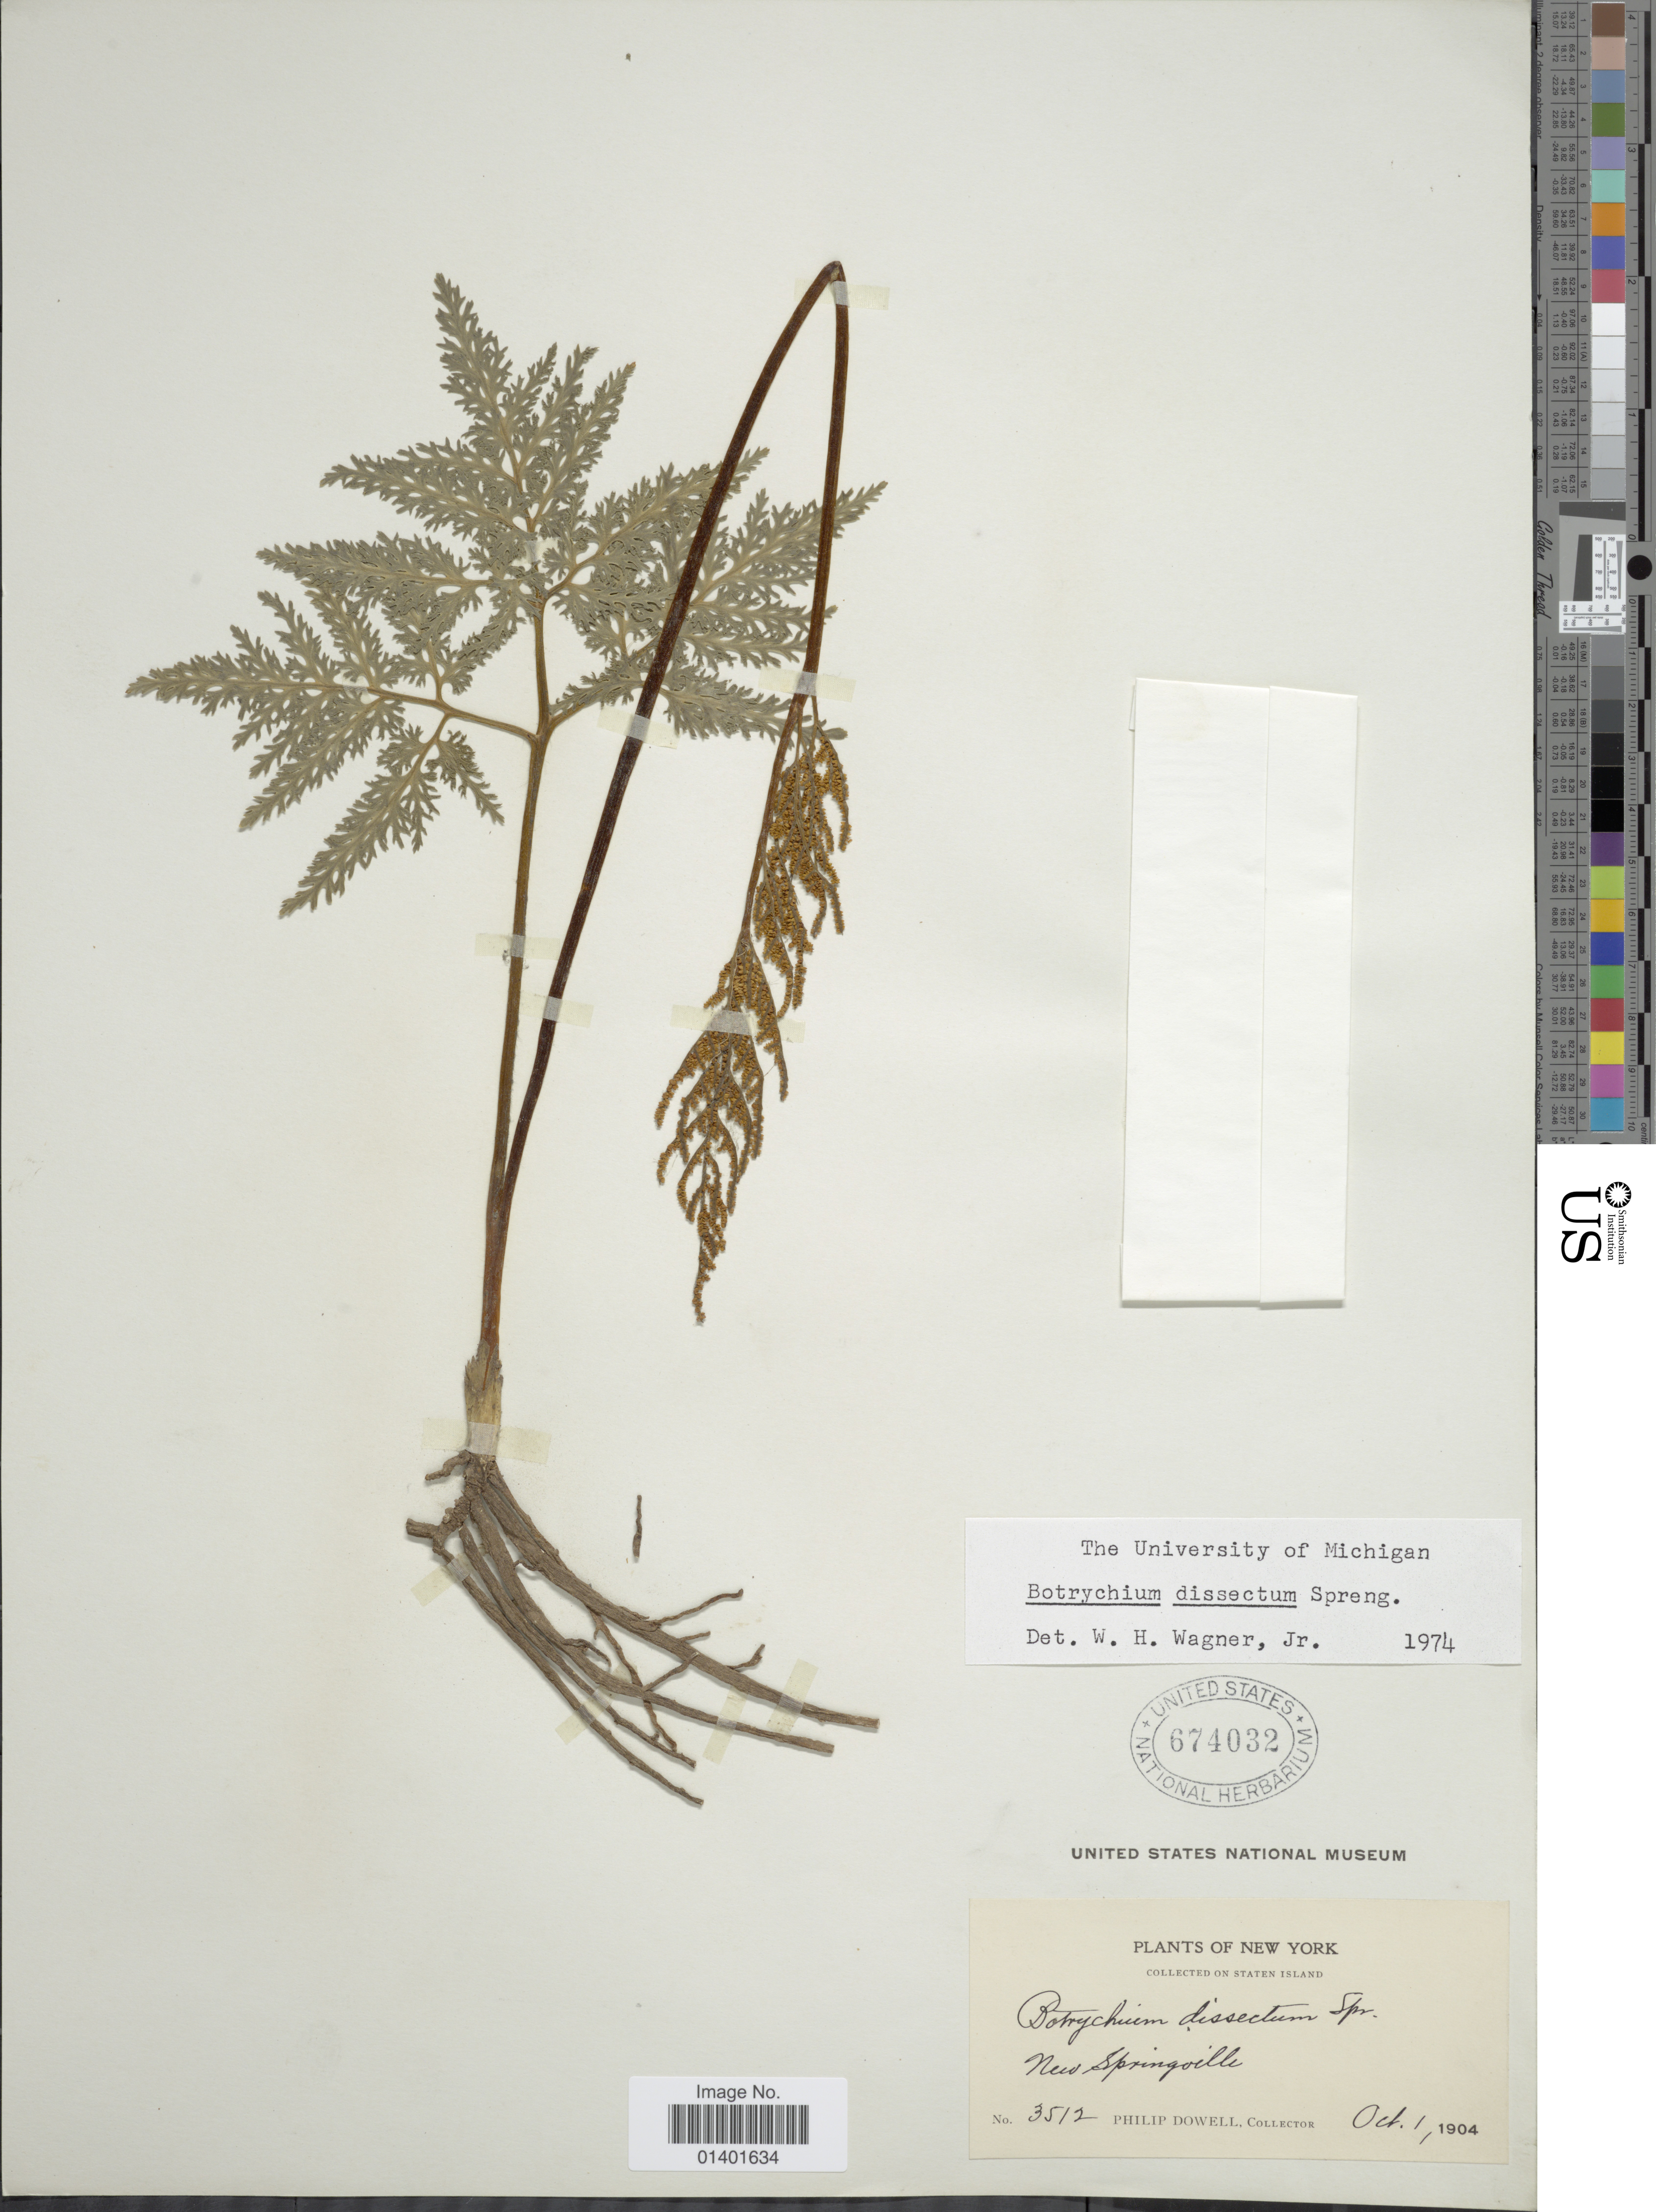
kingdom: Plantae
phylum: Tracheophyta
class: Polypodiopsida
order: Ophioglossales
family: Ophioglossaceae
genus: Botrychium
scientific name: Botrychium dissectum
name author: Spreng.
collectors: P. Dowell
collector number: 3512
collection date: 1904-10-01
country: United States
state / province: New York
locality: Staten island, New Springville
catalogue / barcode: US 674032